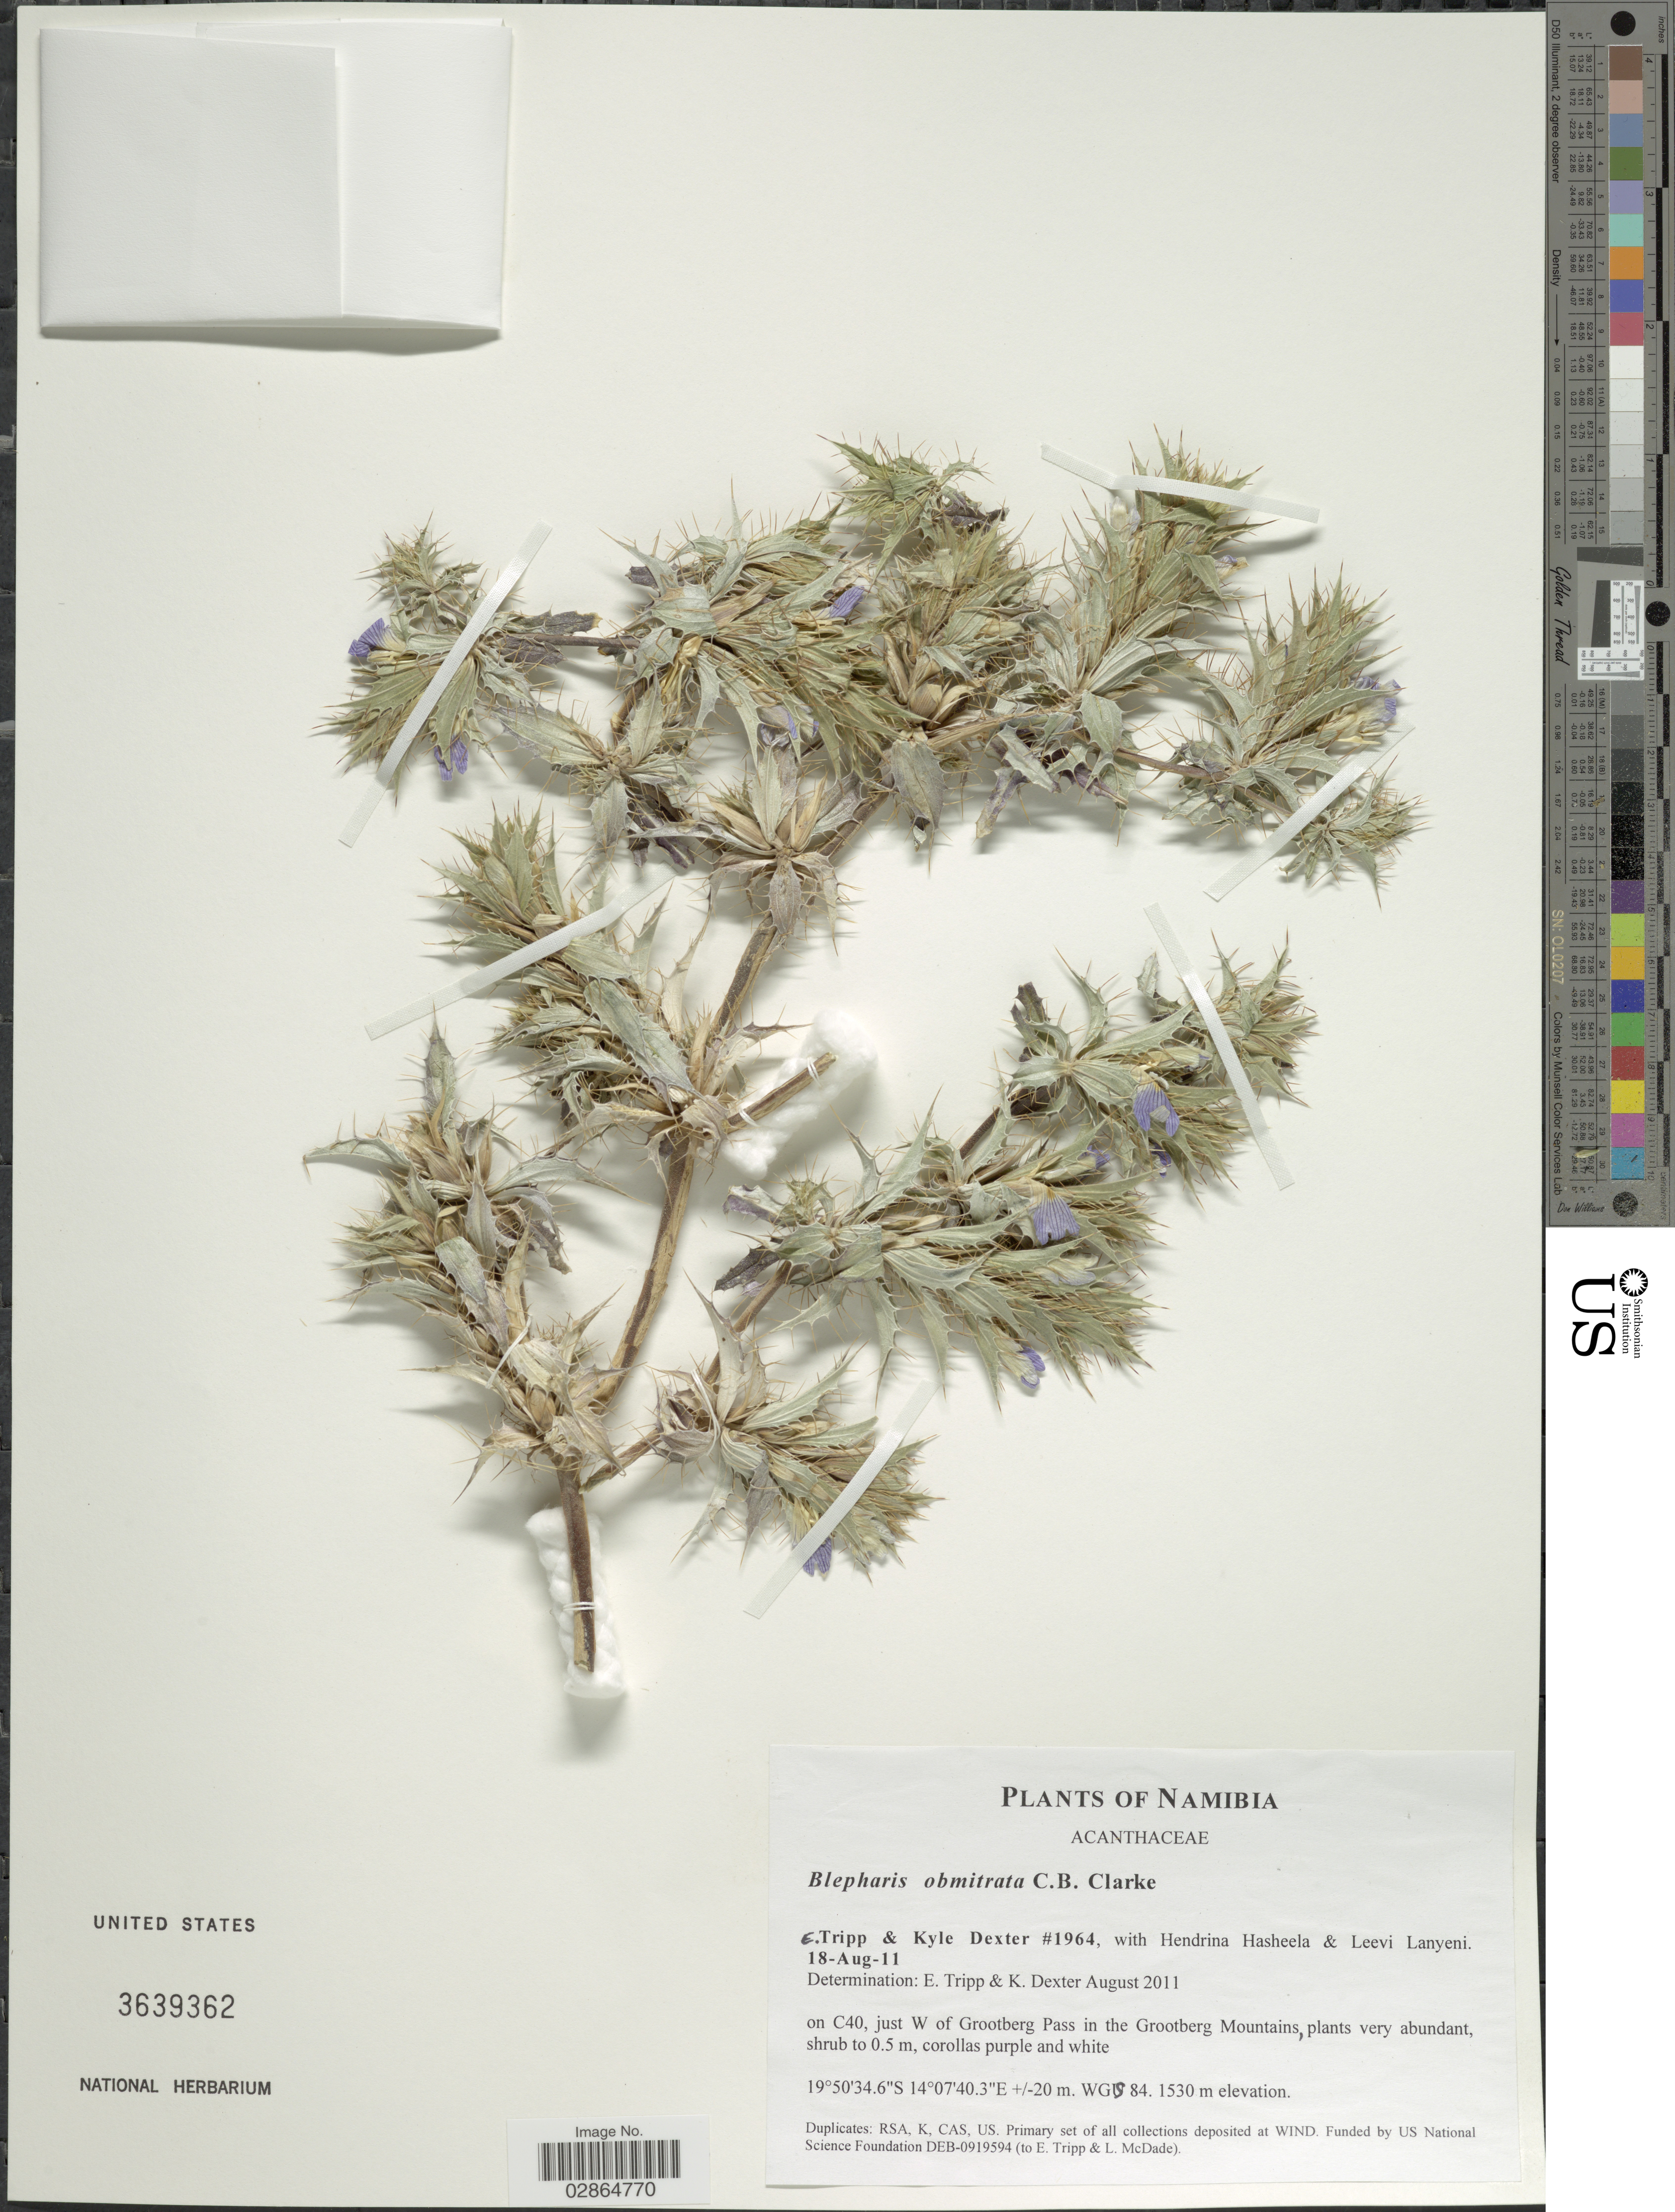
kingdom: Plantae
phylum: Tracheophyta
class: Magnoliopsida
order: Lamiales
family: Acanthaceae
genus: Blepharis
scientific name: Blepharis obmitrata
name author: C.B. Clarke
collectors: E. Tripp, K. Dexter, H. Hasheela & L. Lanyeni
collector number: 1964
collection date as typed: Transcribed d/m/y: 18/8/11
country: Namibia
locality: On C40, just W of Grootberg Pass in the Grootberg Mountains.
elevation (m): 1530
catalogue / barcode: US 3639362